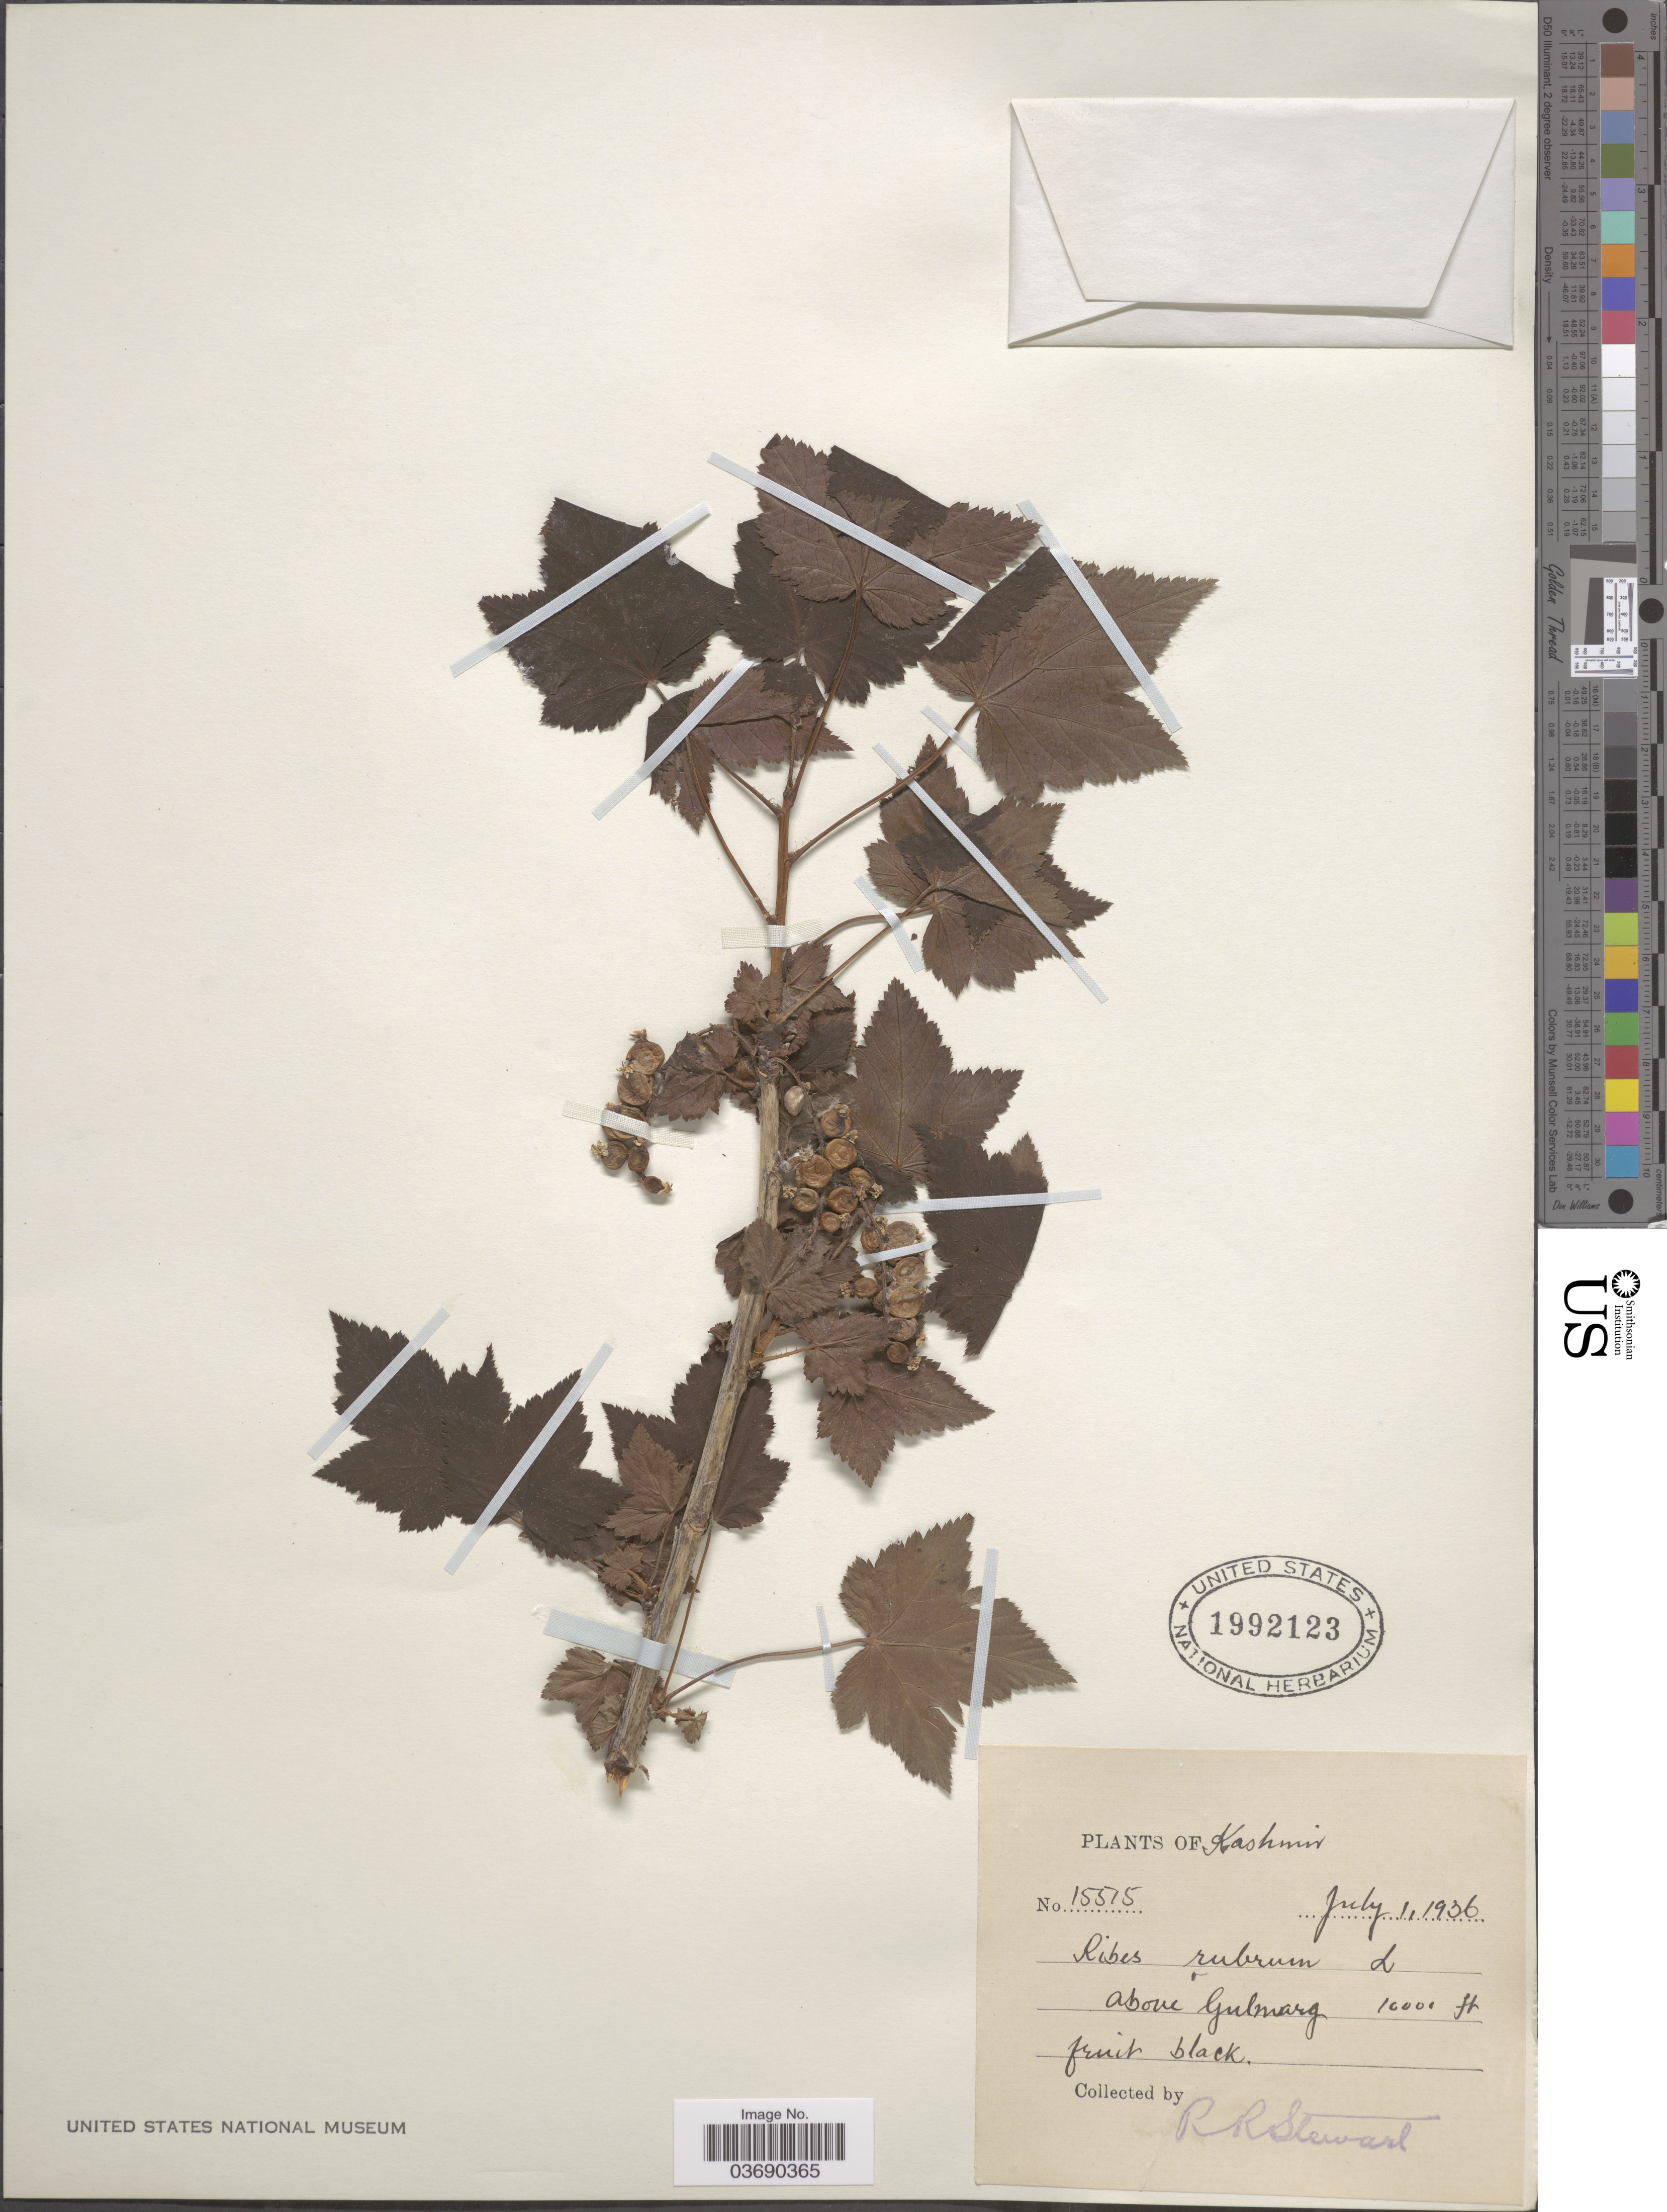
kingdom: Plantae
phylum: Tracheophyta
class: Magnoliopsida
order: Saxifragales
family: Grossulariaceae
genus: Ribes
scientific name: Ribes rubrum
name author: L.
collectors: R. Stewart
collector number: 15515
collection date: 1936-07-01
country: India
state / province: Jammu and Kashmir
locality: Kashmir. Above Gulmarg.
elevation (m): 3048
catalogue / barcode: US 1992123